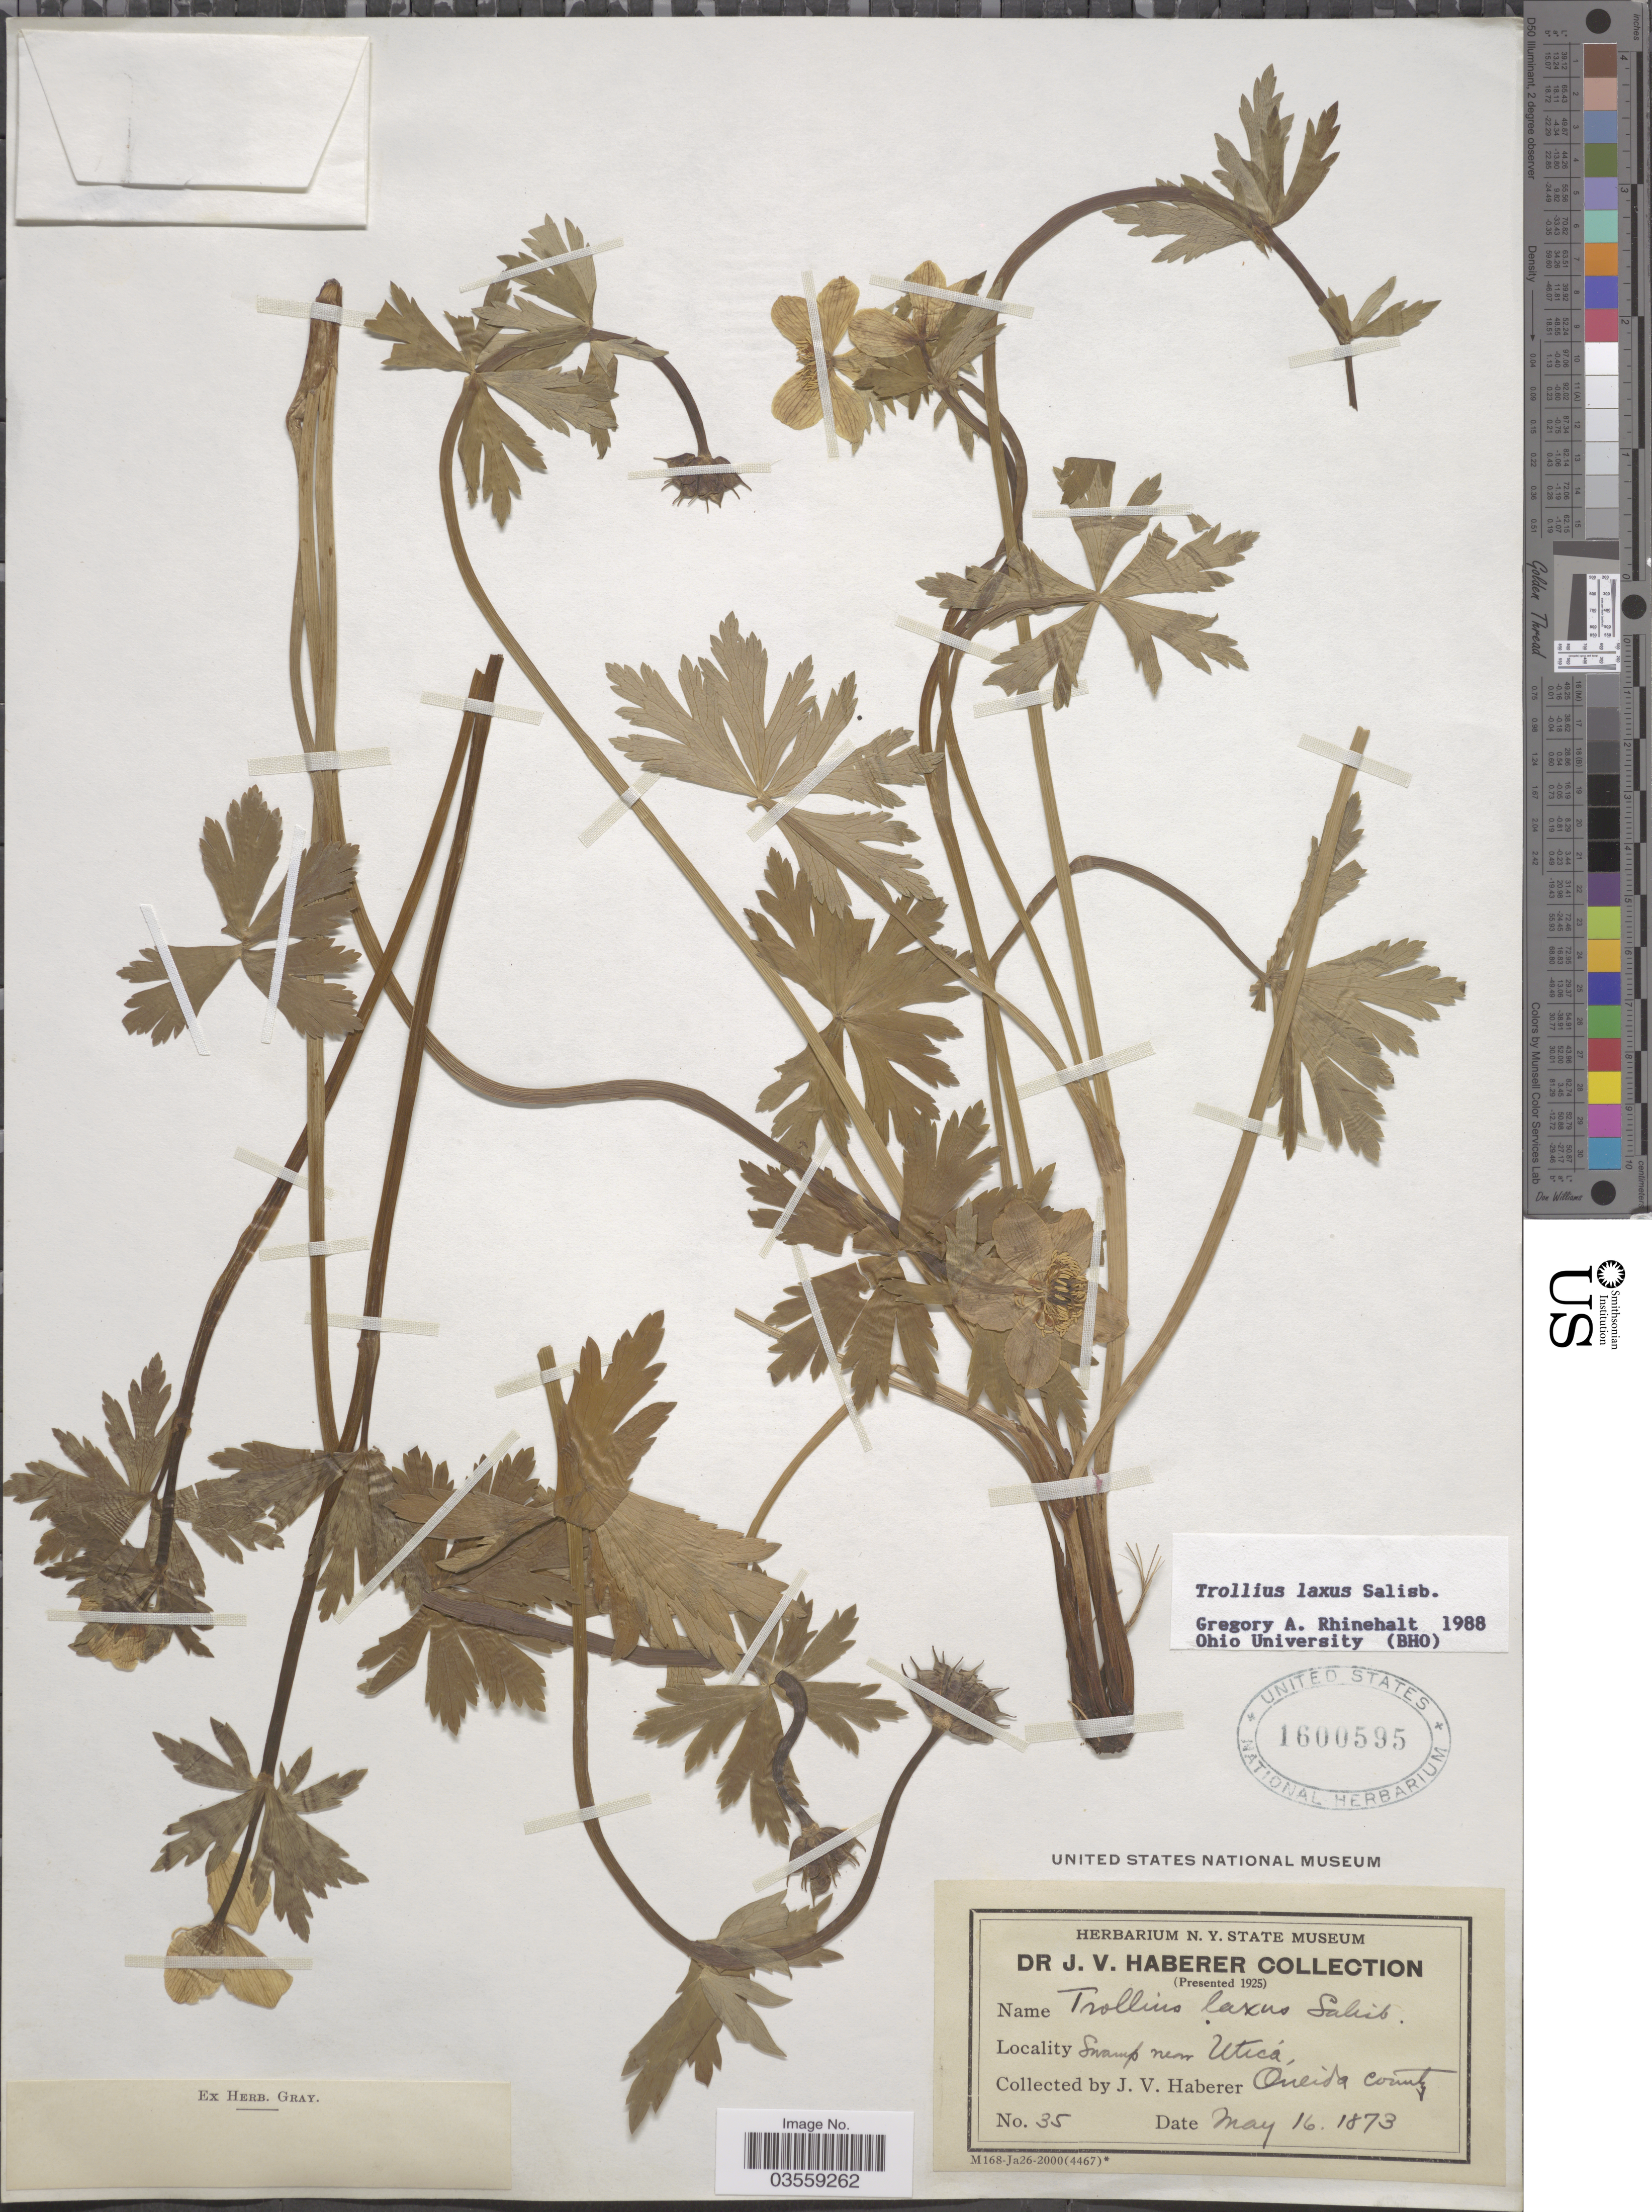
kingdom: Plantae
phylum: Tracheophyta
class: Magnoliopsida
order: Ranunculales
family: Ranunculaceae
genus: Trollius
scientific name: Trollius laxus var. laxus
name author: Salisb.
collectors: J. V. Haberer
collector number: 35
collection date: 1873-05-16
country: United States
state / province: New York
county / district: Oneida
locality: Swamp near Utica, Oneida County.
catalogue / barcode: US 1600595